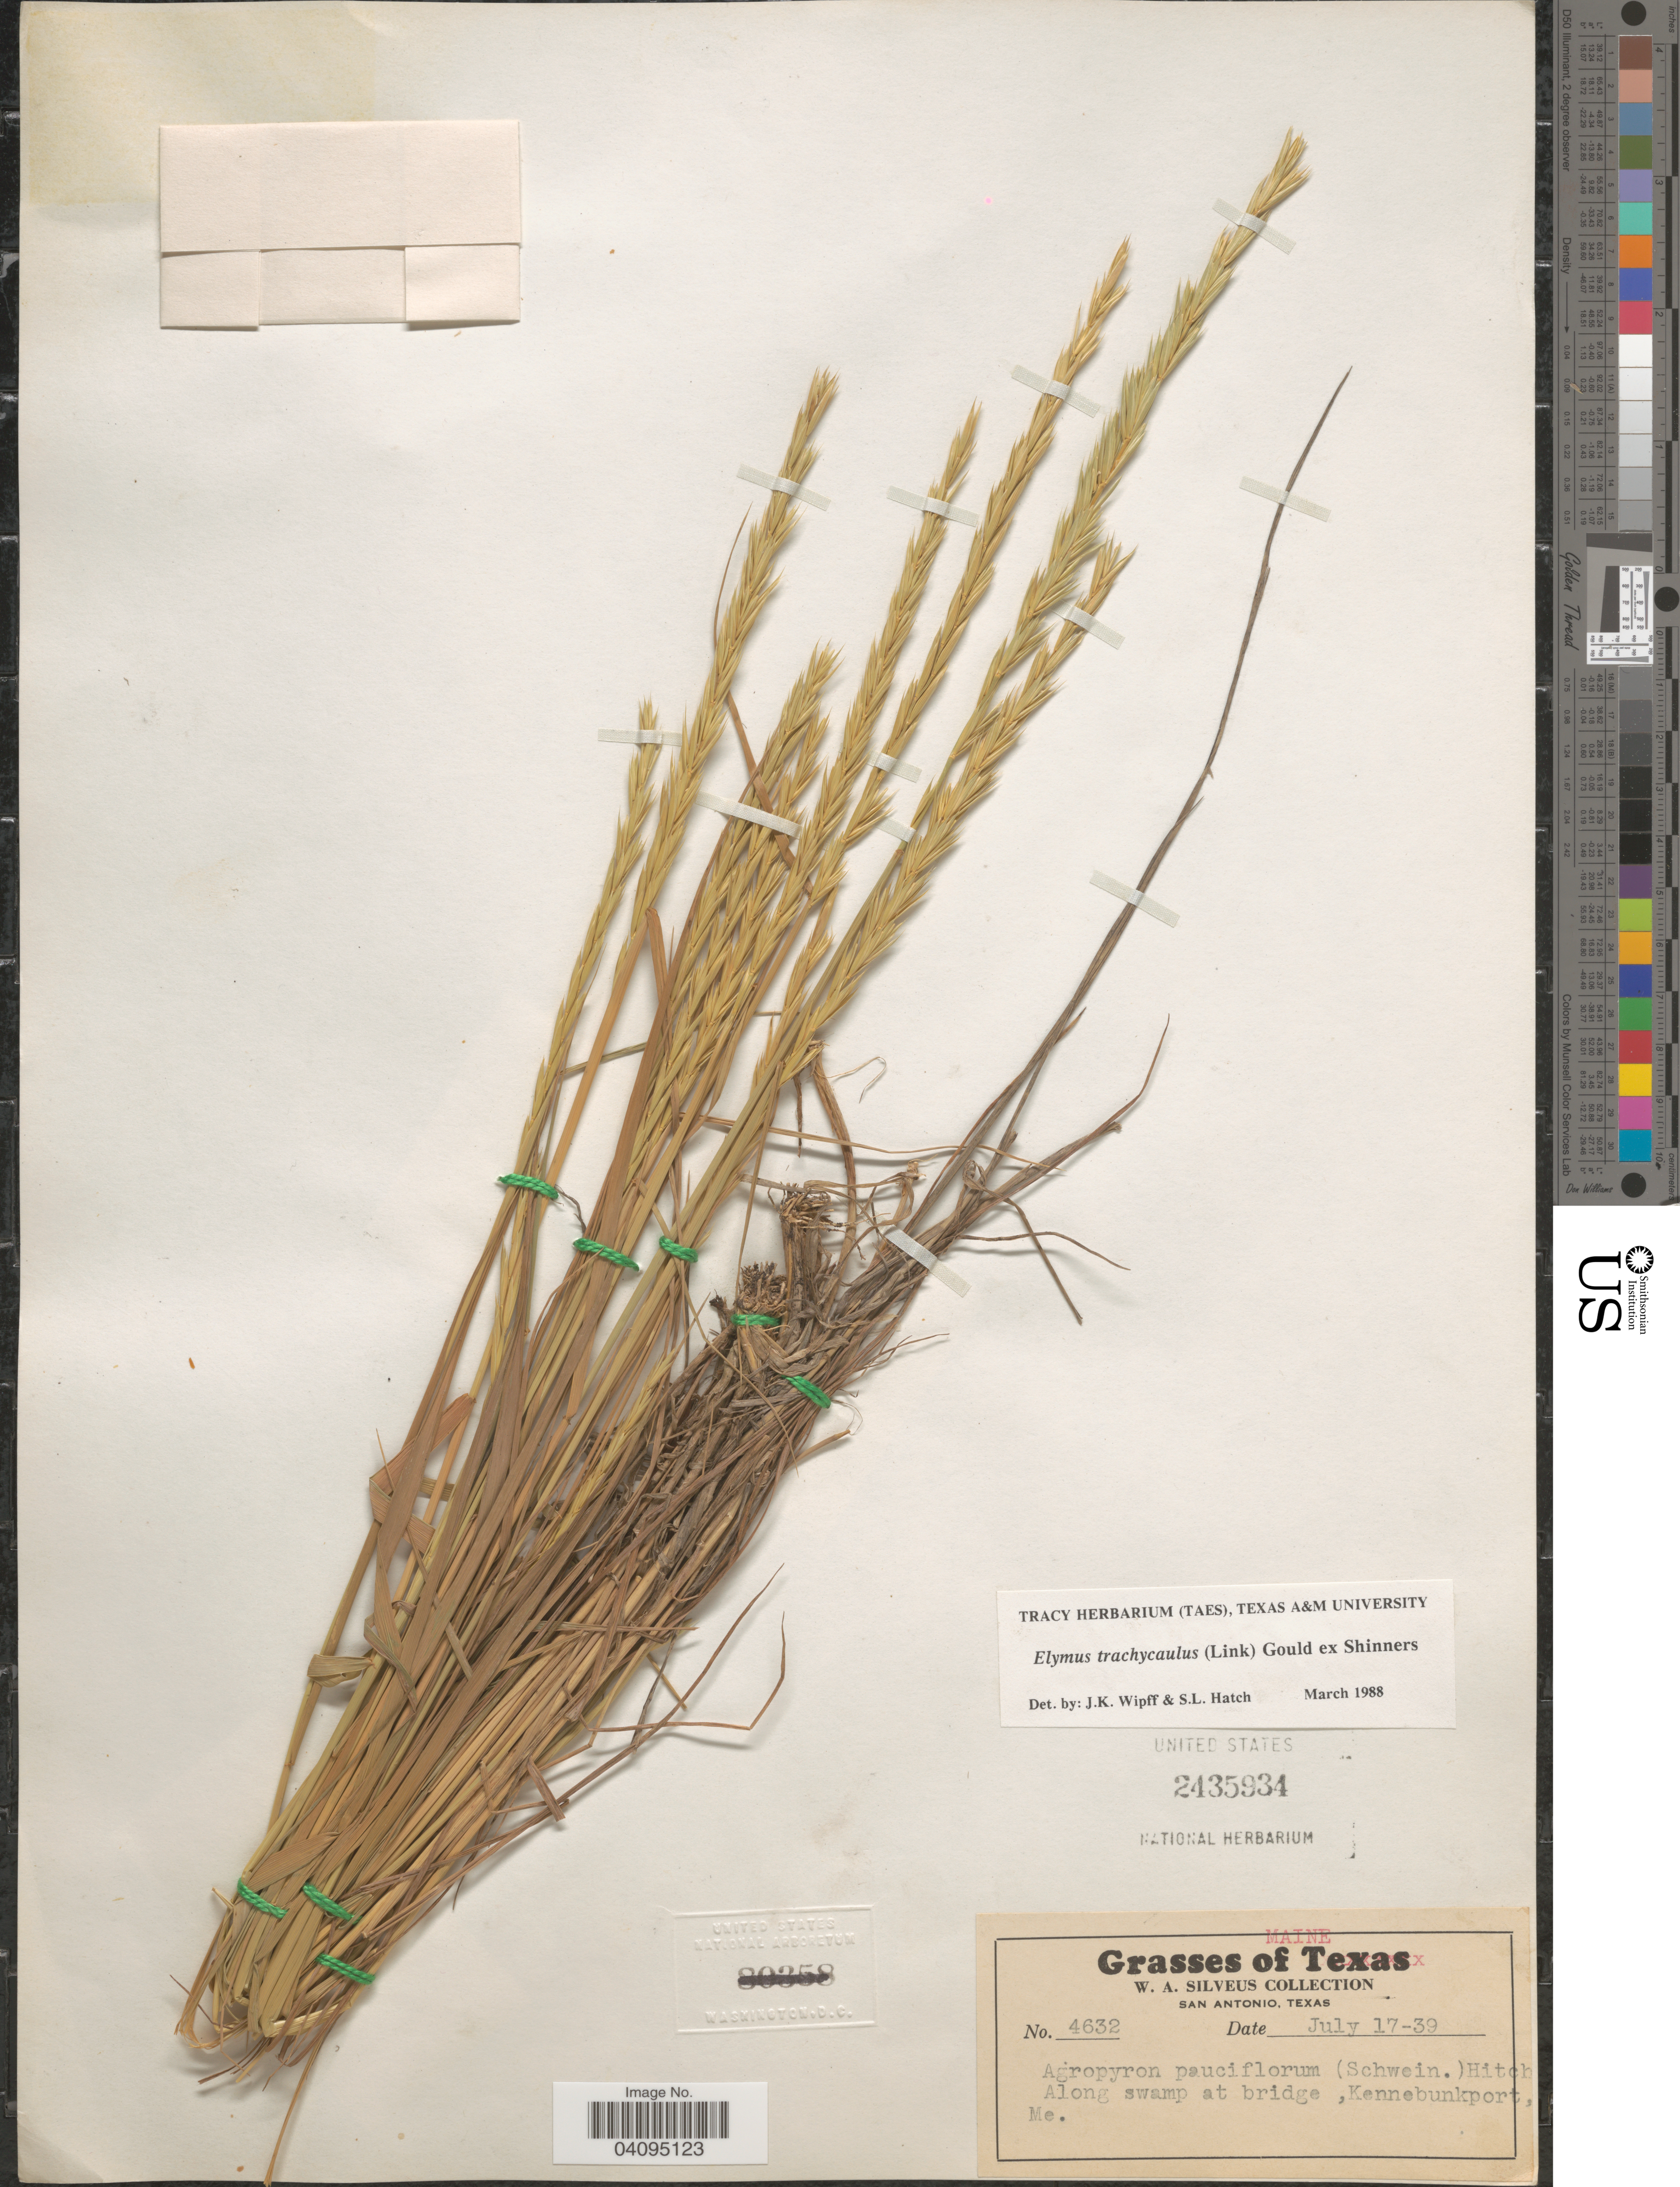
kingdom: Plantae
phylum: Tracheophyta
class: Liliopsida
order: Poales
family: Poaceae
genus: Elymus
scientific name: Elymus trachycaulus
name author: (Link) Gould ex Shinners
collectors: W. Silveus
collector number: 4632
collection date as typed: Transcribed d/m/y: 17/7/39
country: United States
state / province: Maine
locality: Along swamp at bridge, Kennebunkport.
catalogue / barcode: US 2435934